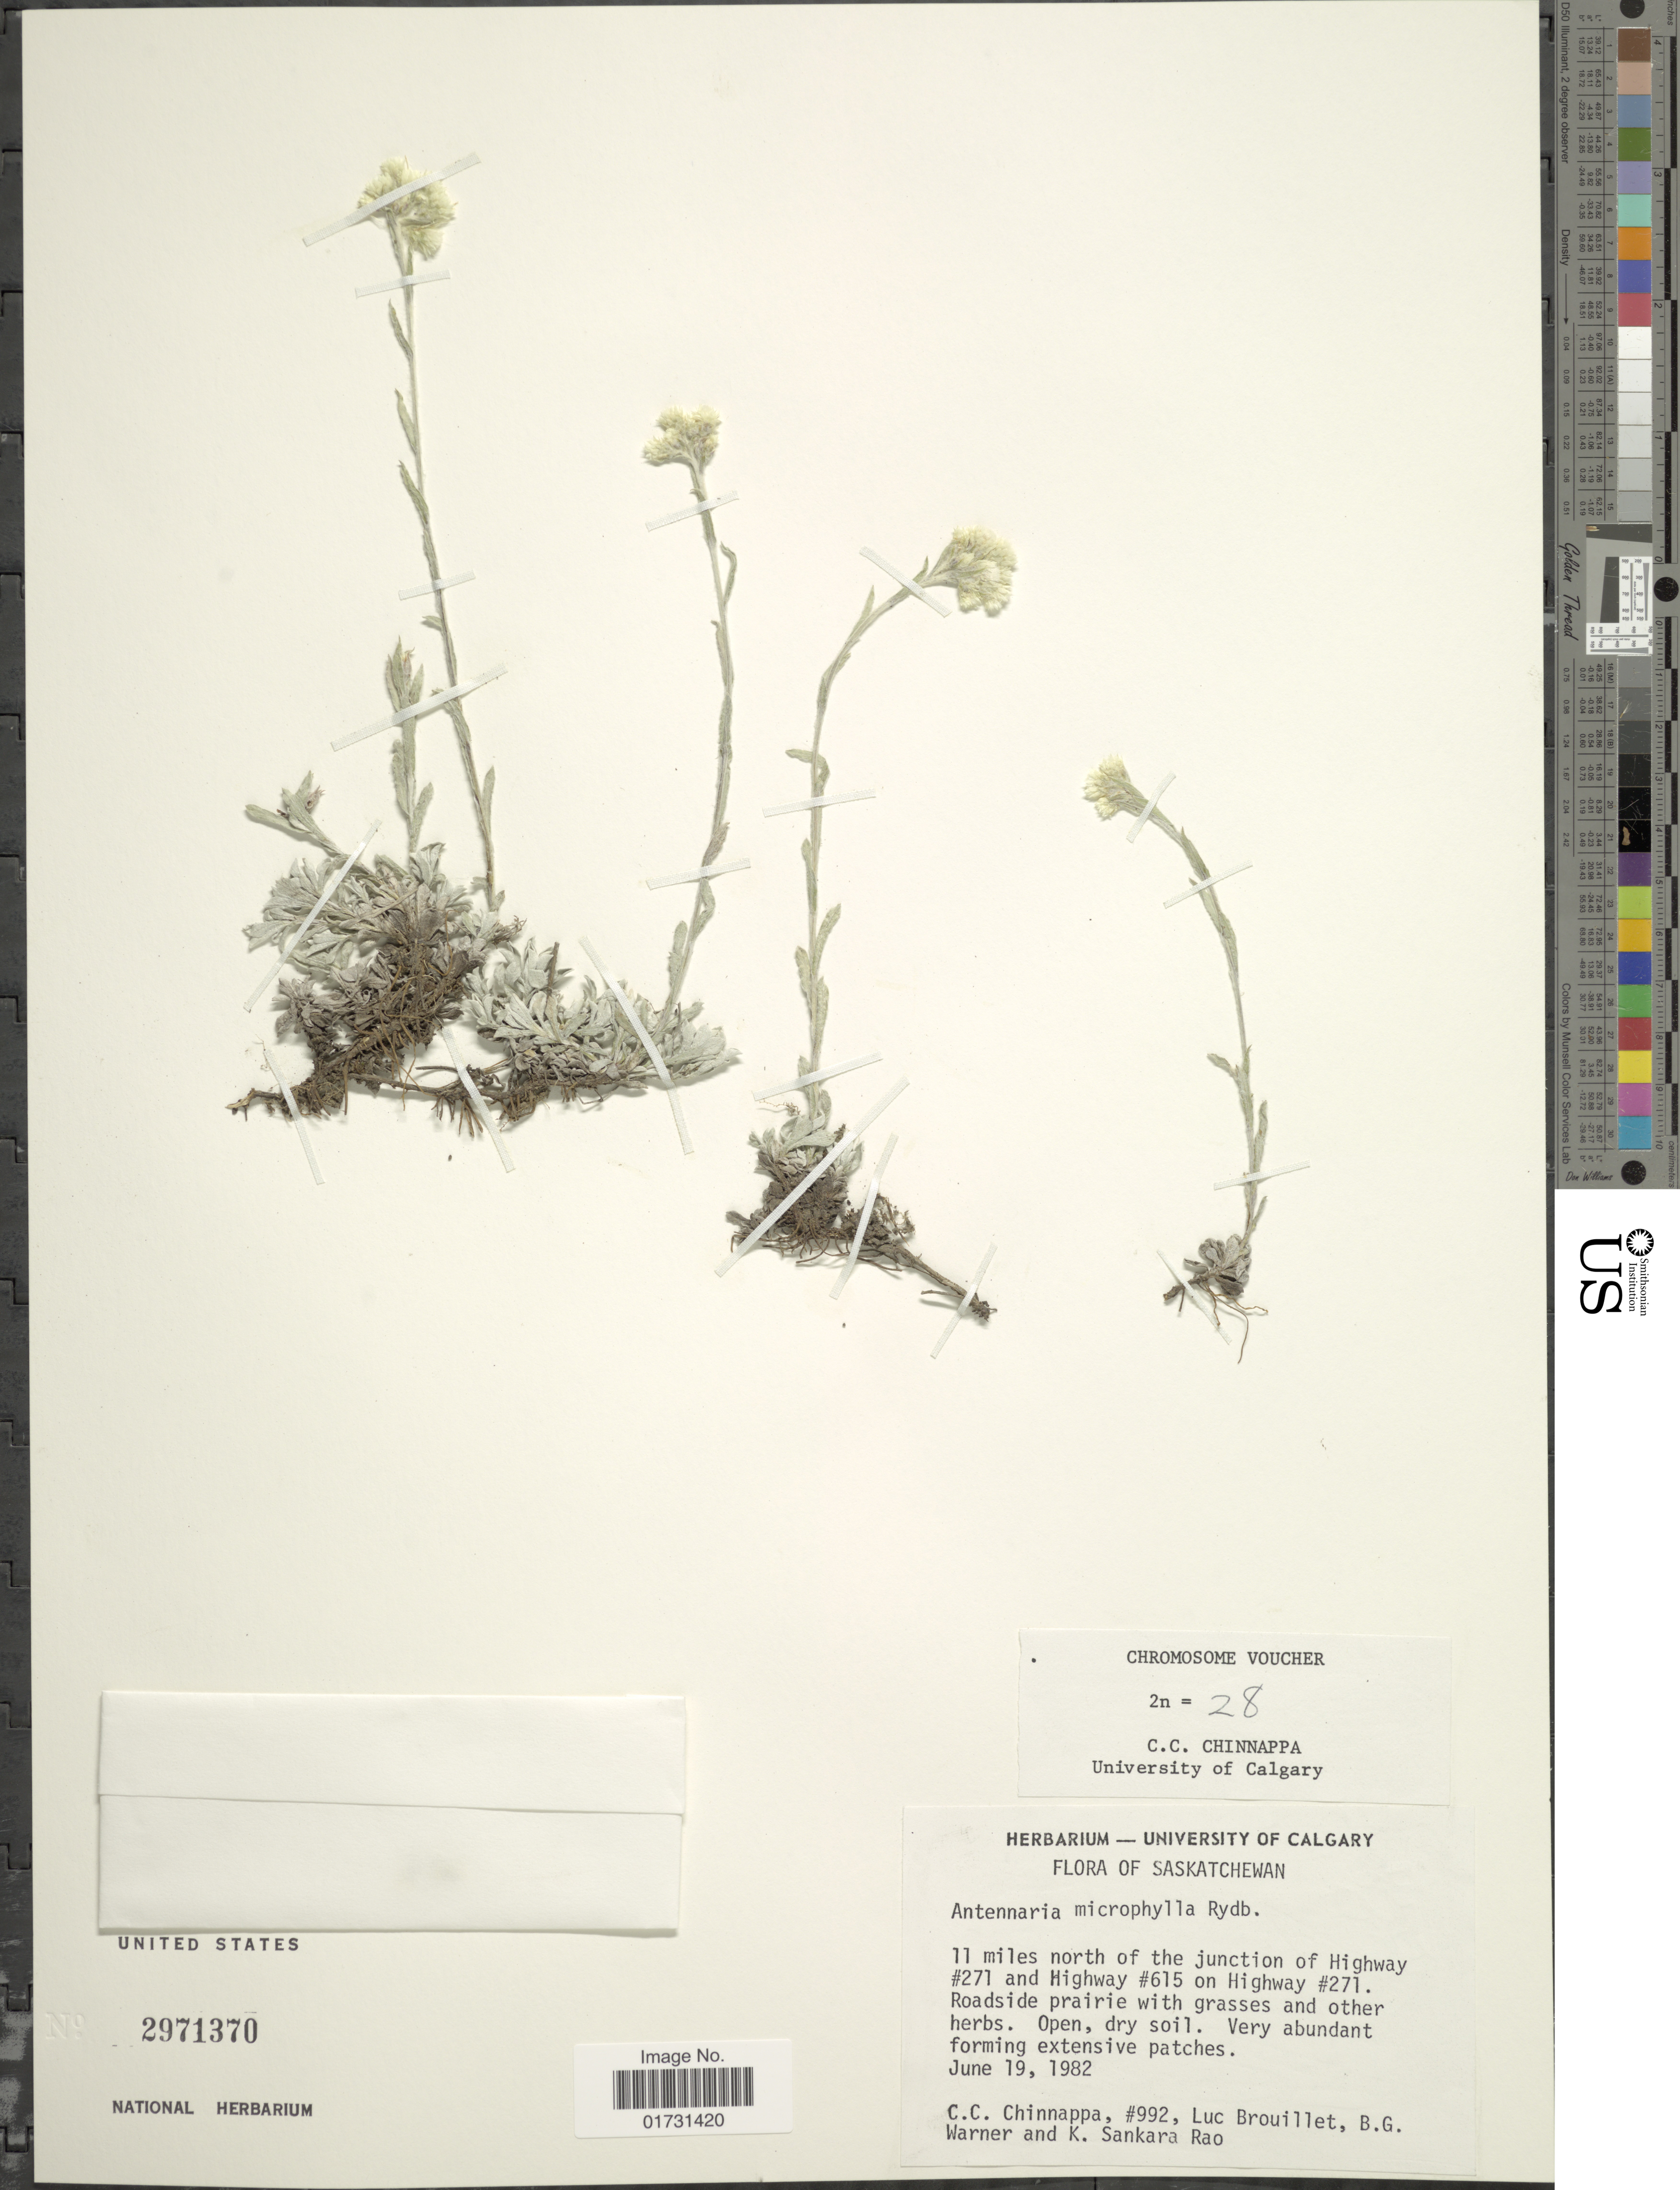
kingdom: Plantae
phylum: Tracheophyta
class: Magnoliopsida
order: Asterales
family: Asteraceae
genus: Antennaria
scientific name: Antennaria microphylla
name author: Rydb.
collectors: C. Chinnappa, L. Brouillet, B. Warner & S. Rao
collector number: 992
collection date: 1982-06-19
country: Canada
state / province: Saskatchewan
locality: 11 miles north of the junction of Highway #271 and Highway #615 on Highway #271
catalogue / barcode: US 2971370